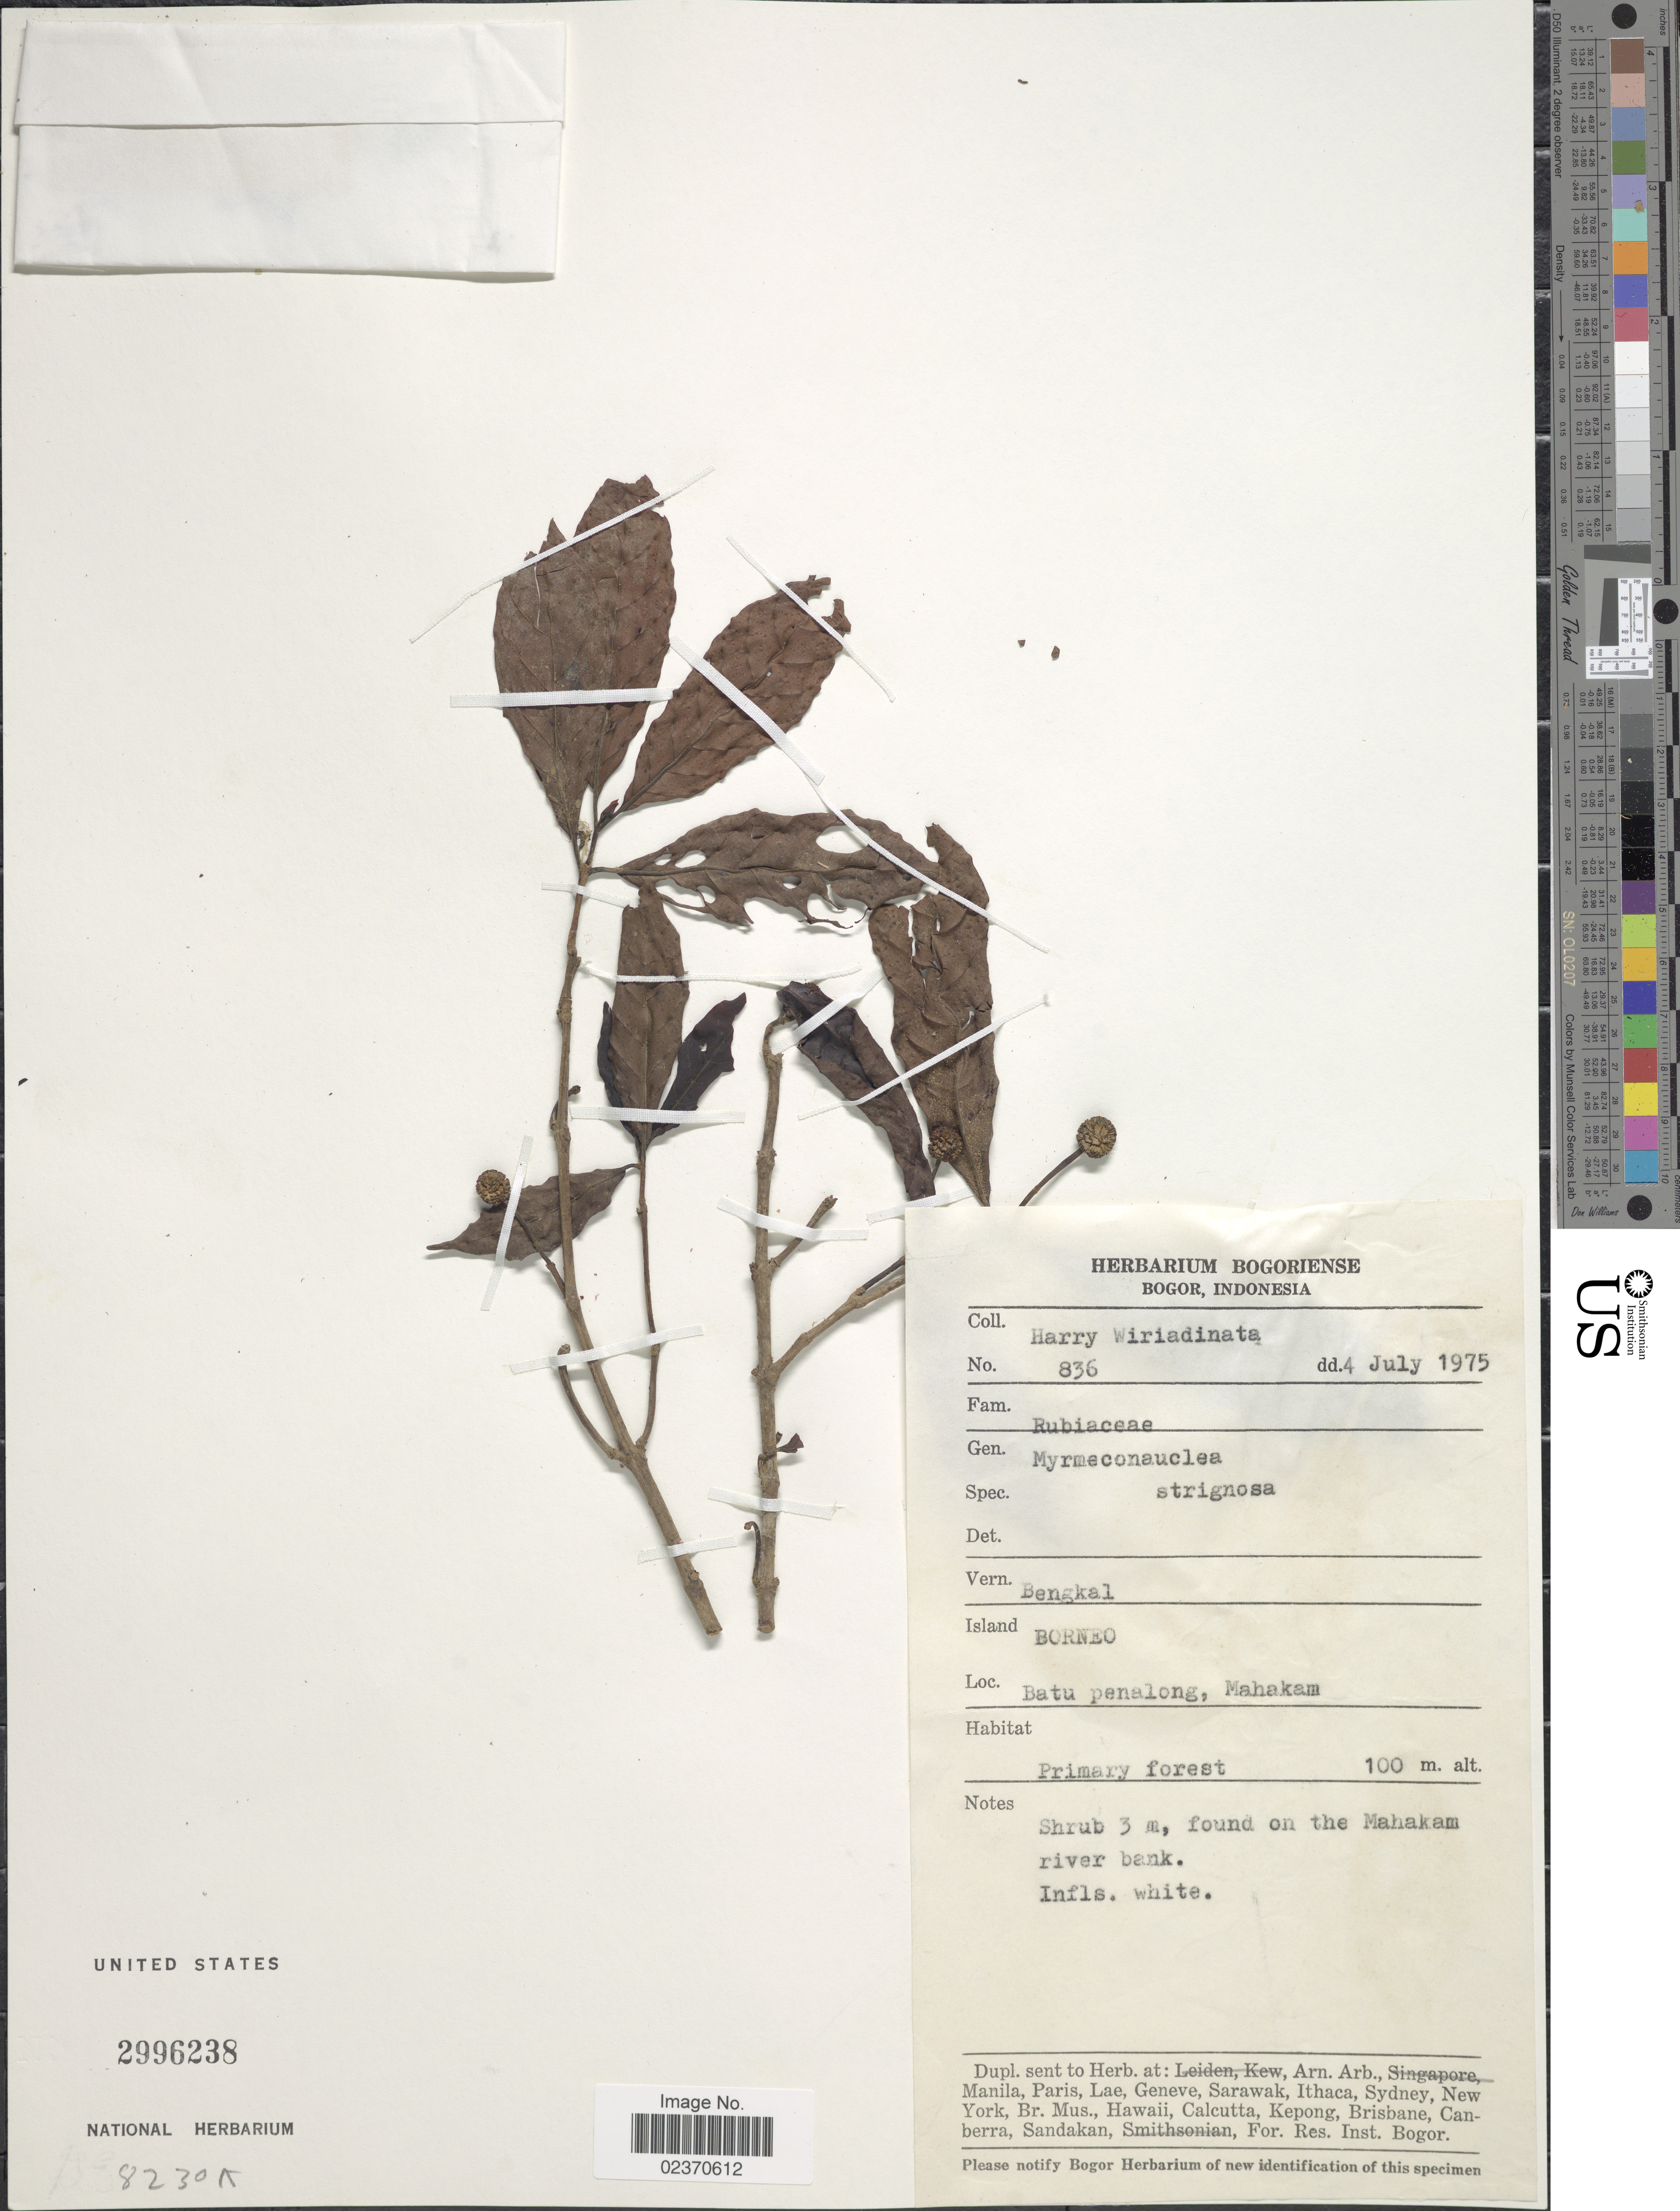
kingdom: Plantae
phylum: Tracheophyta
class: Magnoliopsida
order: Gentianales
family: Rubiaceae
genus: Myrmeconauclea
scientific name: Myrmeconauclea strigosa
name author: (Korth.) Merr.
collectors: H. Wiriadinata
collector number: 836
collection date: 1975-07-04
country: Indonesia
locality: Island Borneo, Batu penalong, Mahakam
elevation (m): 100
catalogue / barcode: US 2996238